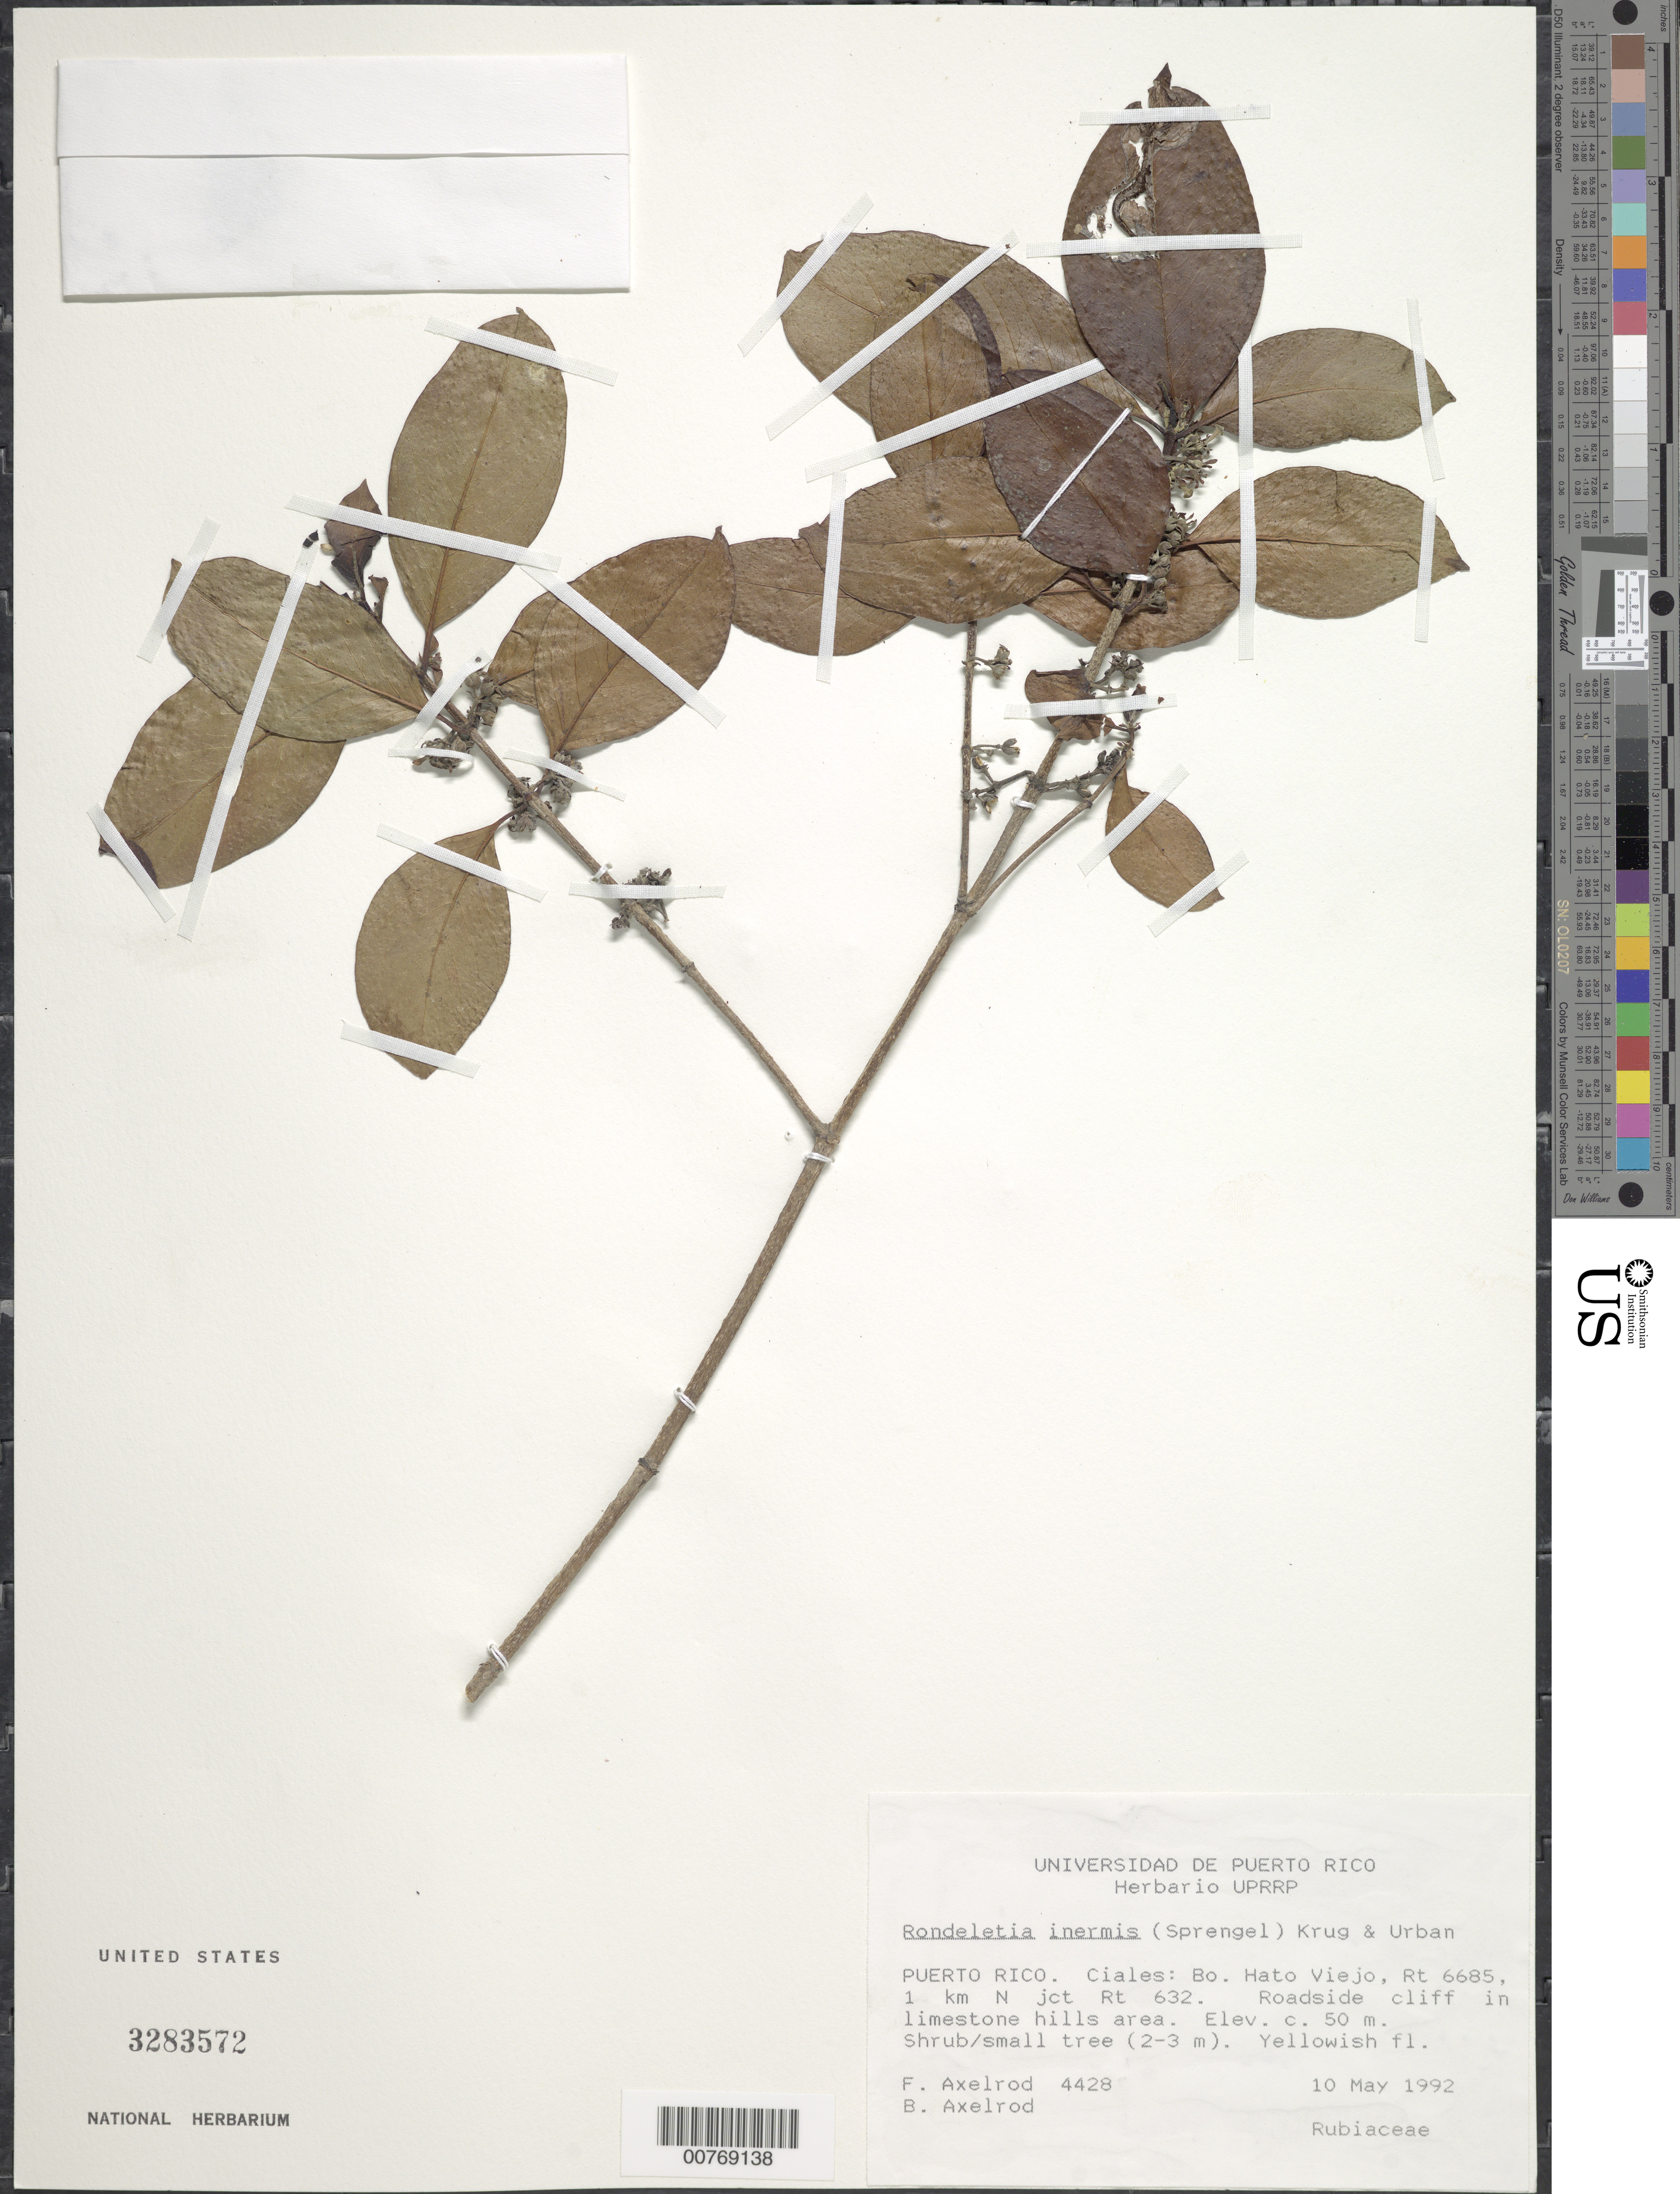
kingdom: Plantae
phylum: Tracheophyta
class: Magnoliopsida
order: Gentianales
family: Rubiaceae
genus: Rondeletia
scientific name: Rondeletia inermis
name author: (Spreng.) Krug & Urb.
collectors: F. S. Axelrod & B. Axelrod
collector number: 4428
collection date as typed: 10 May 1992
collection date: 1992-05-10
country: Puerto Rico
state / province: Ciales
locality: Ciales: Bo. Hato Viejo, Rt. 6685, 1 km N jct Rt. 632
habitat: Roadside cliff in limestone hills area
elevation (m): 50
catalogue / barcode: US 3283572